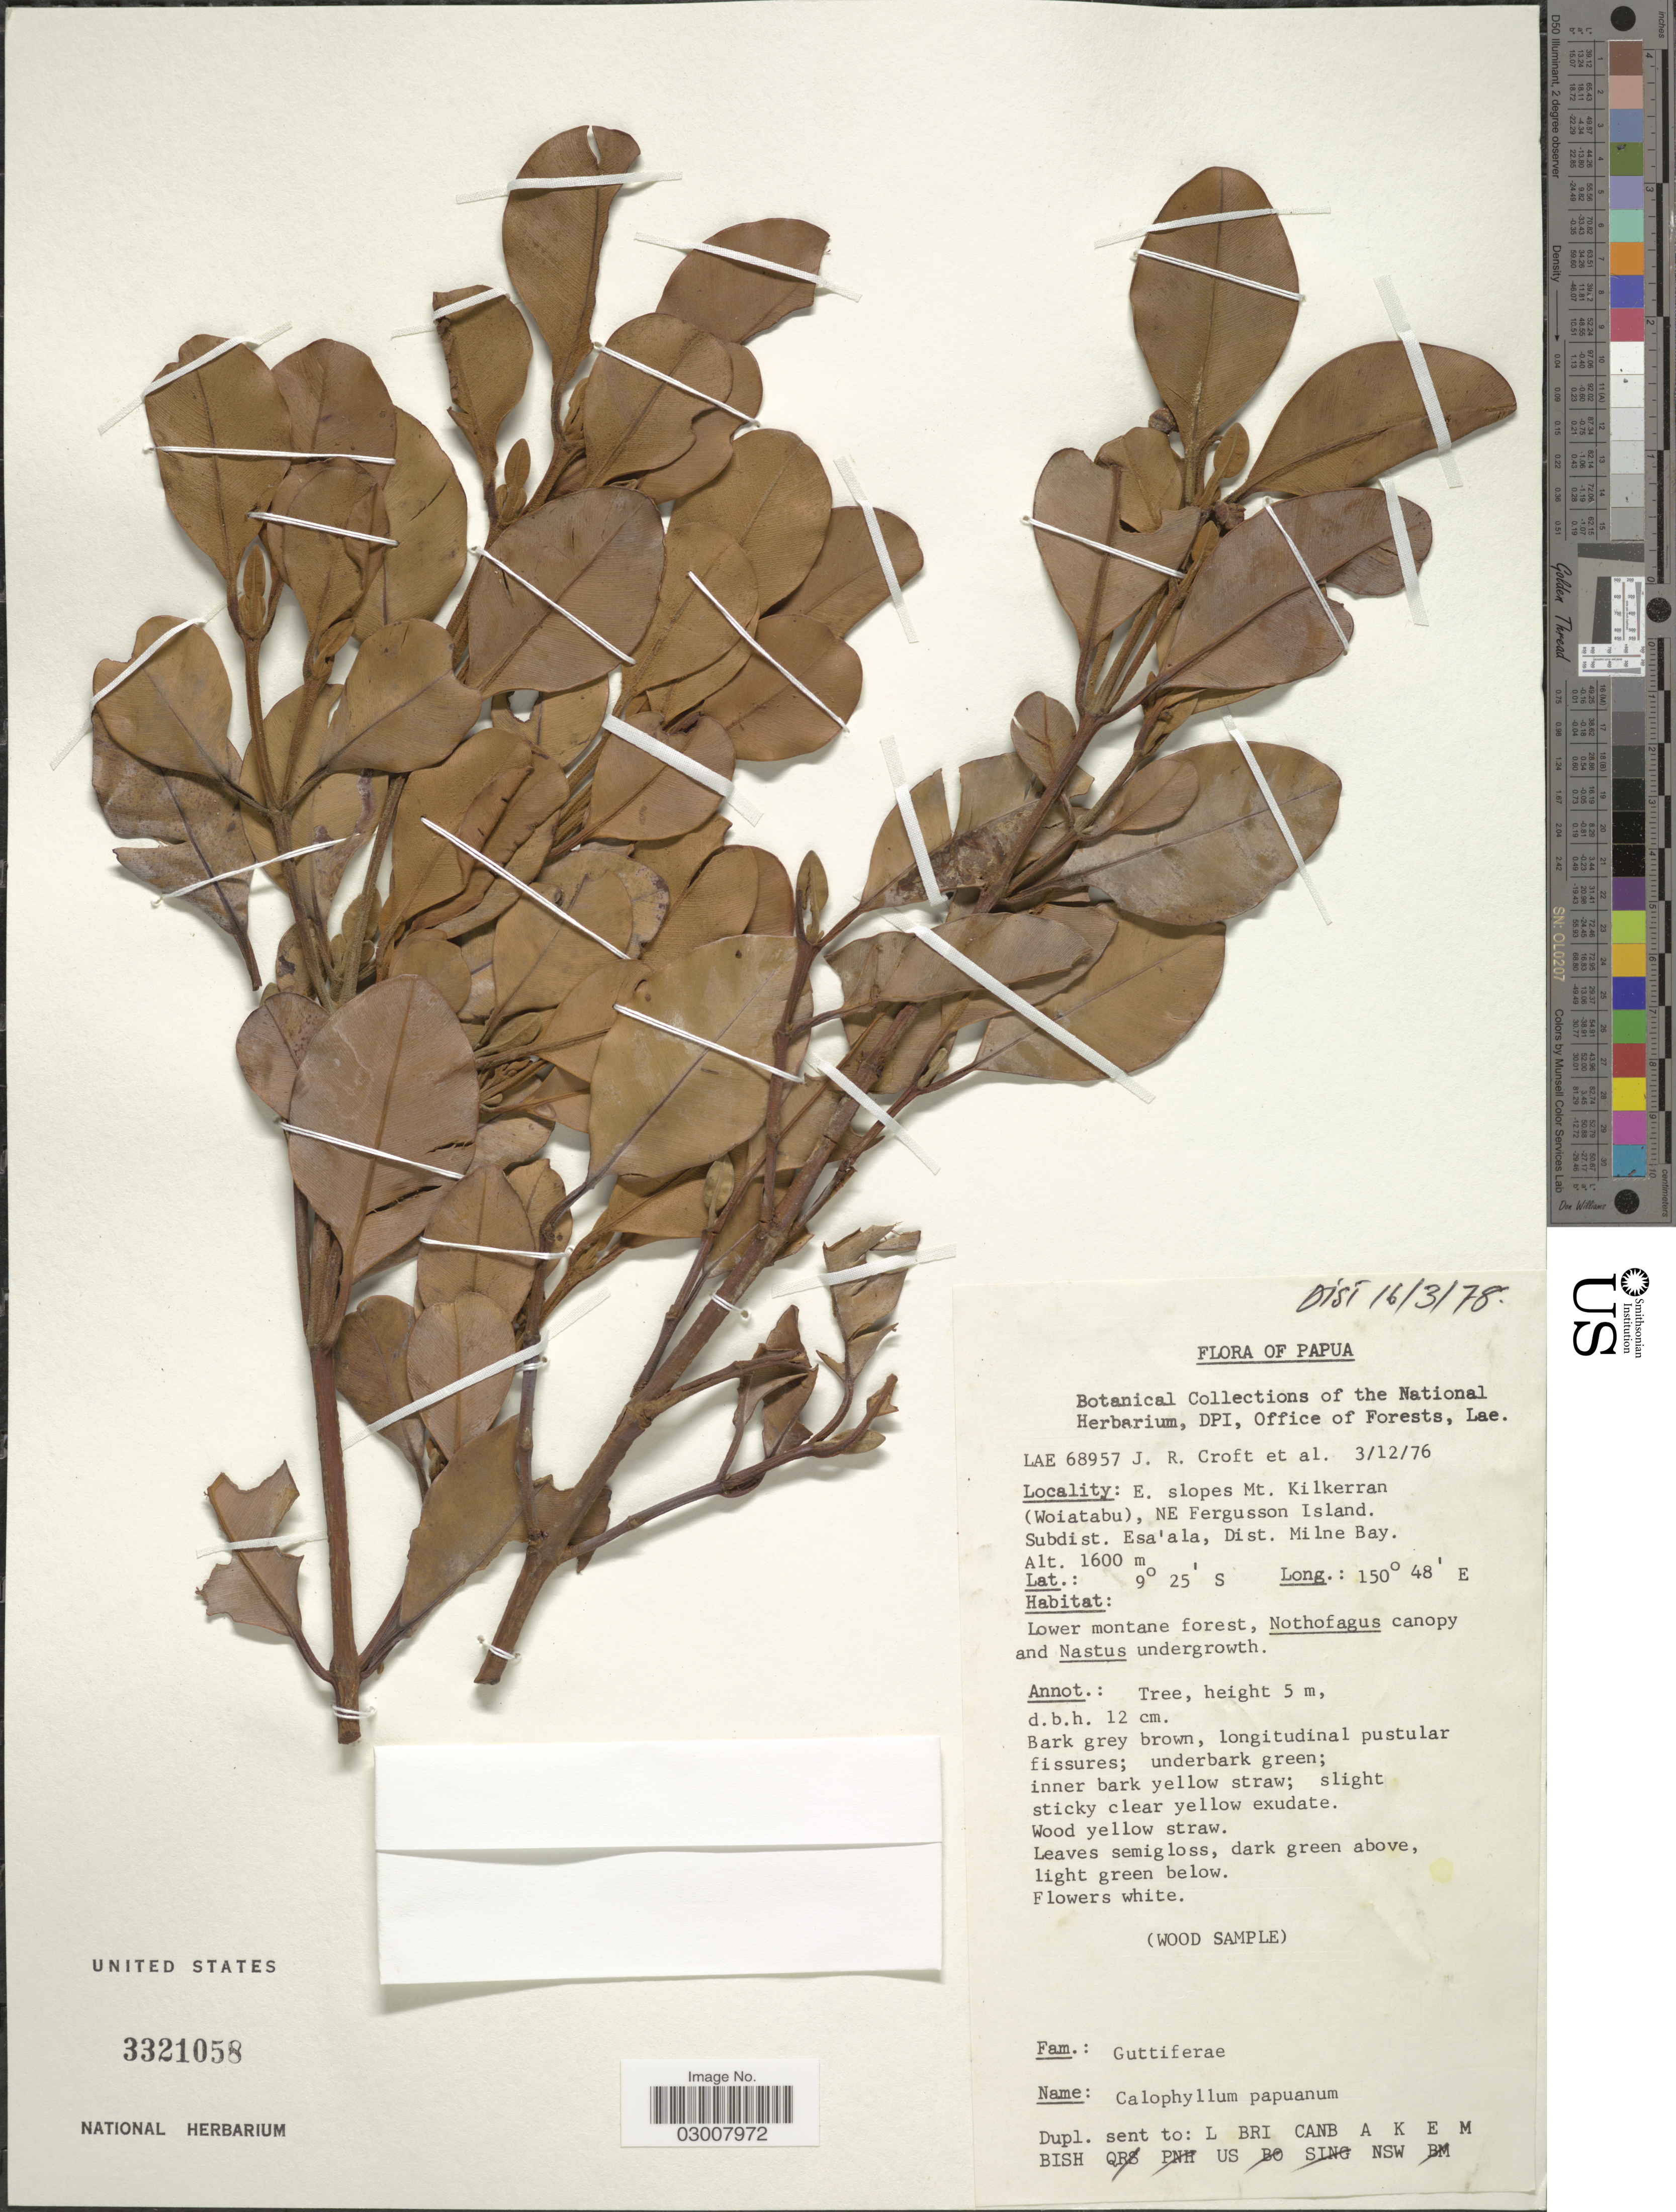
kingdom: Plantae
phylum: Tracheophyta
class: Magnoliopsida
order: Malpighiales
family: Calophyllaceae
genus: Calophyllum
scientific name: Calophyllum papuanum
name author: Lauterb.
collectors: J. R. Croft & et al.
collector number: LAE 68957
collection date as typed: Transcribed d/m/y: 3/12/76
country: Papua New Guinea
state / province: Milne Bay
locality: Papua. E. slopes of Mt. Kilkerran (Woiatabu), NE Fergusson Island. Subdist. Esa'ala, Dist. Milne Bay.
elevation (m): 1600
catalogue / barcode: US 3321058